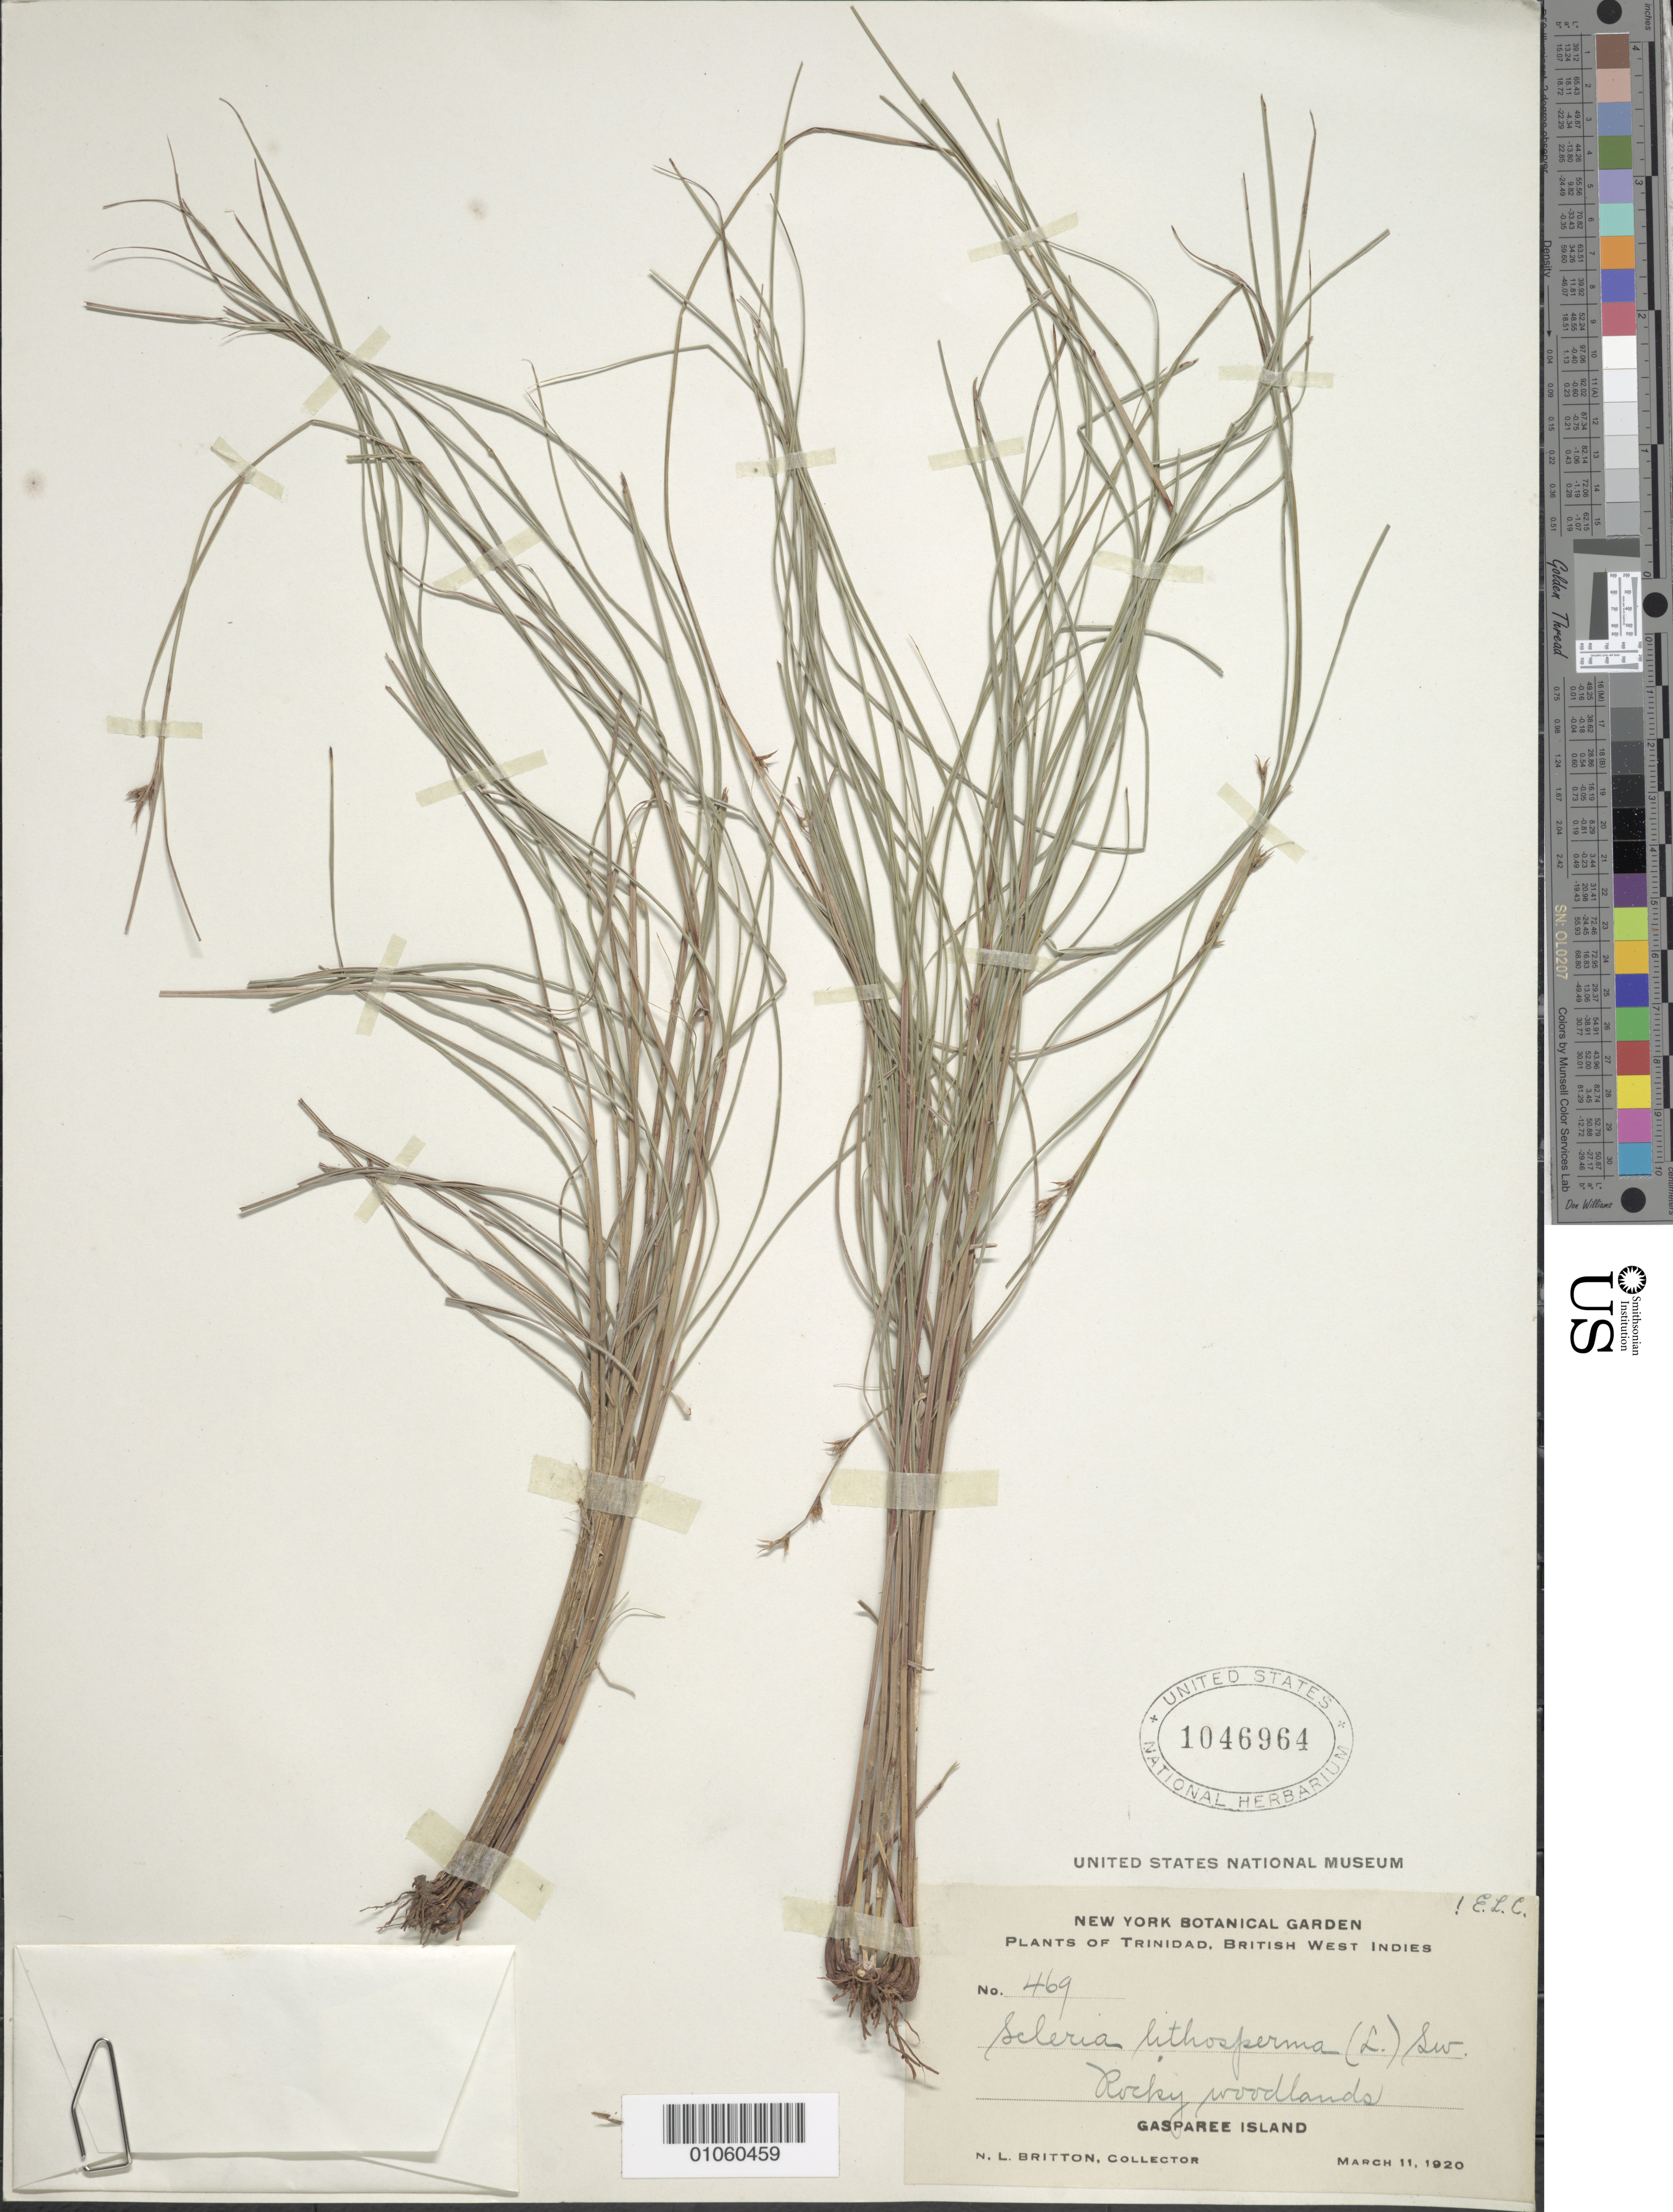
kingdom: Plantae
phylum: Tracheophyta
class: Liliopsida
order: Poales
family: Cyperaceae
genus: Scleria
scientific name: Scleria lithosperma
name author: (L.) Sw.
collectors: N. Britton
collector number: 469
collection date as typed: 11 Mar 1920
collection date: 1920-03-11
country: Trinidad and Tobago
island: Trinidad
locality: Gasparee Island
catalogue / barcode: US 1046964